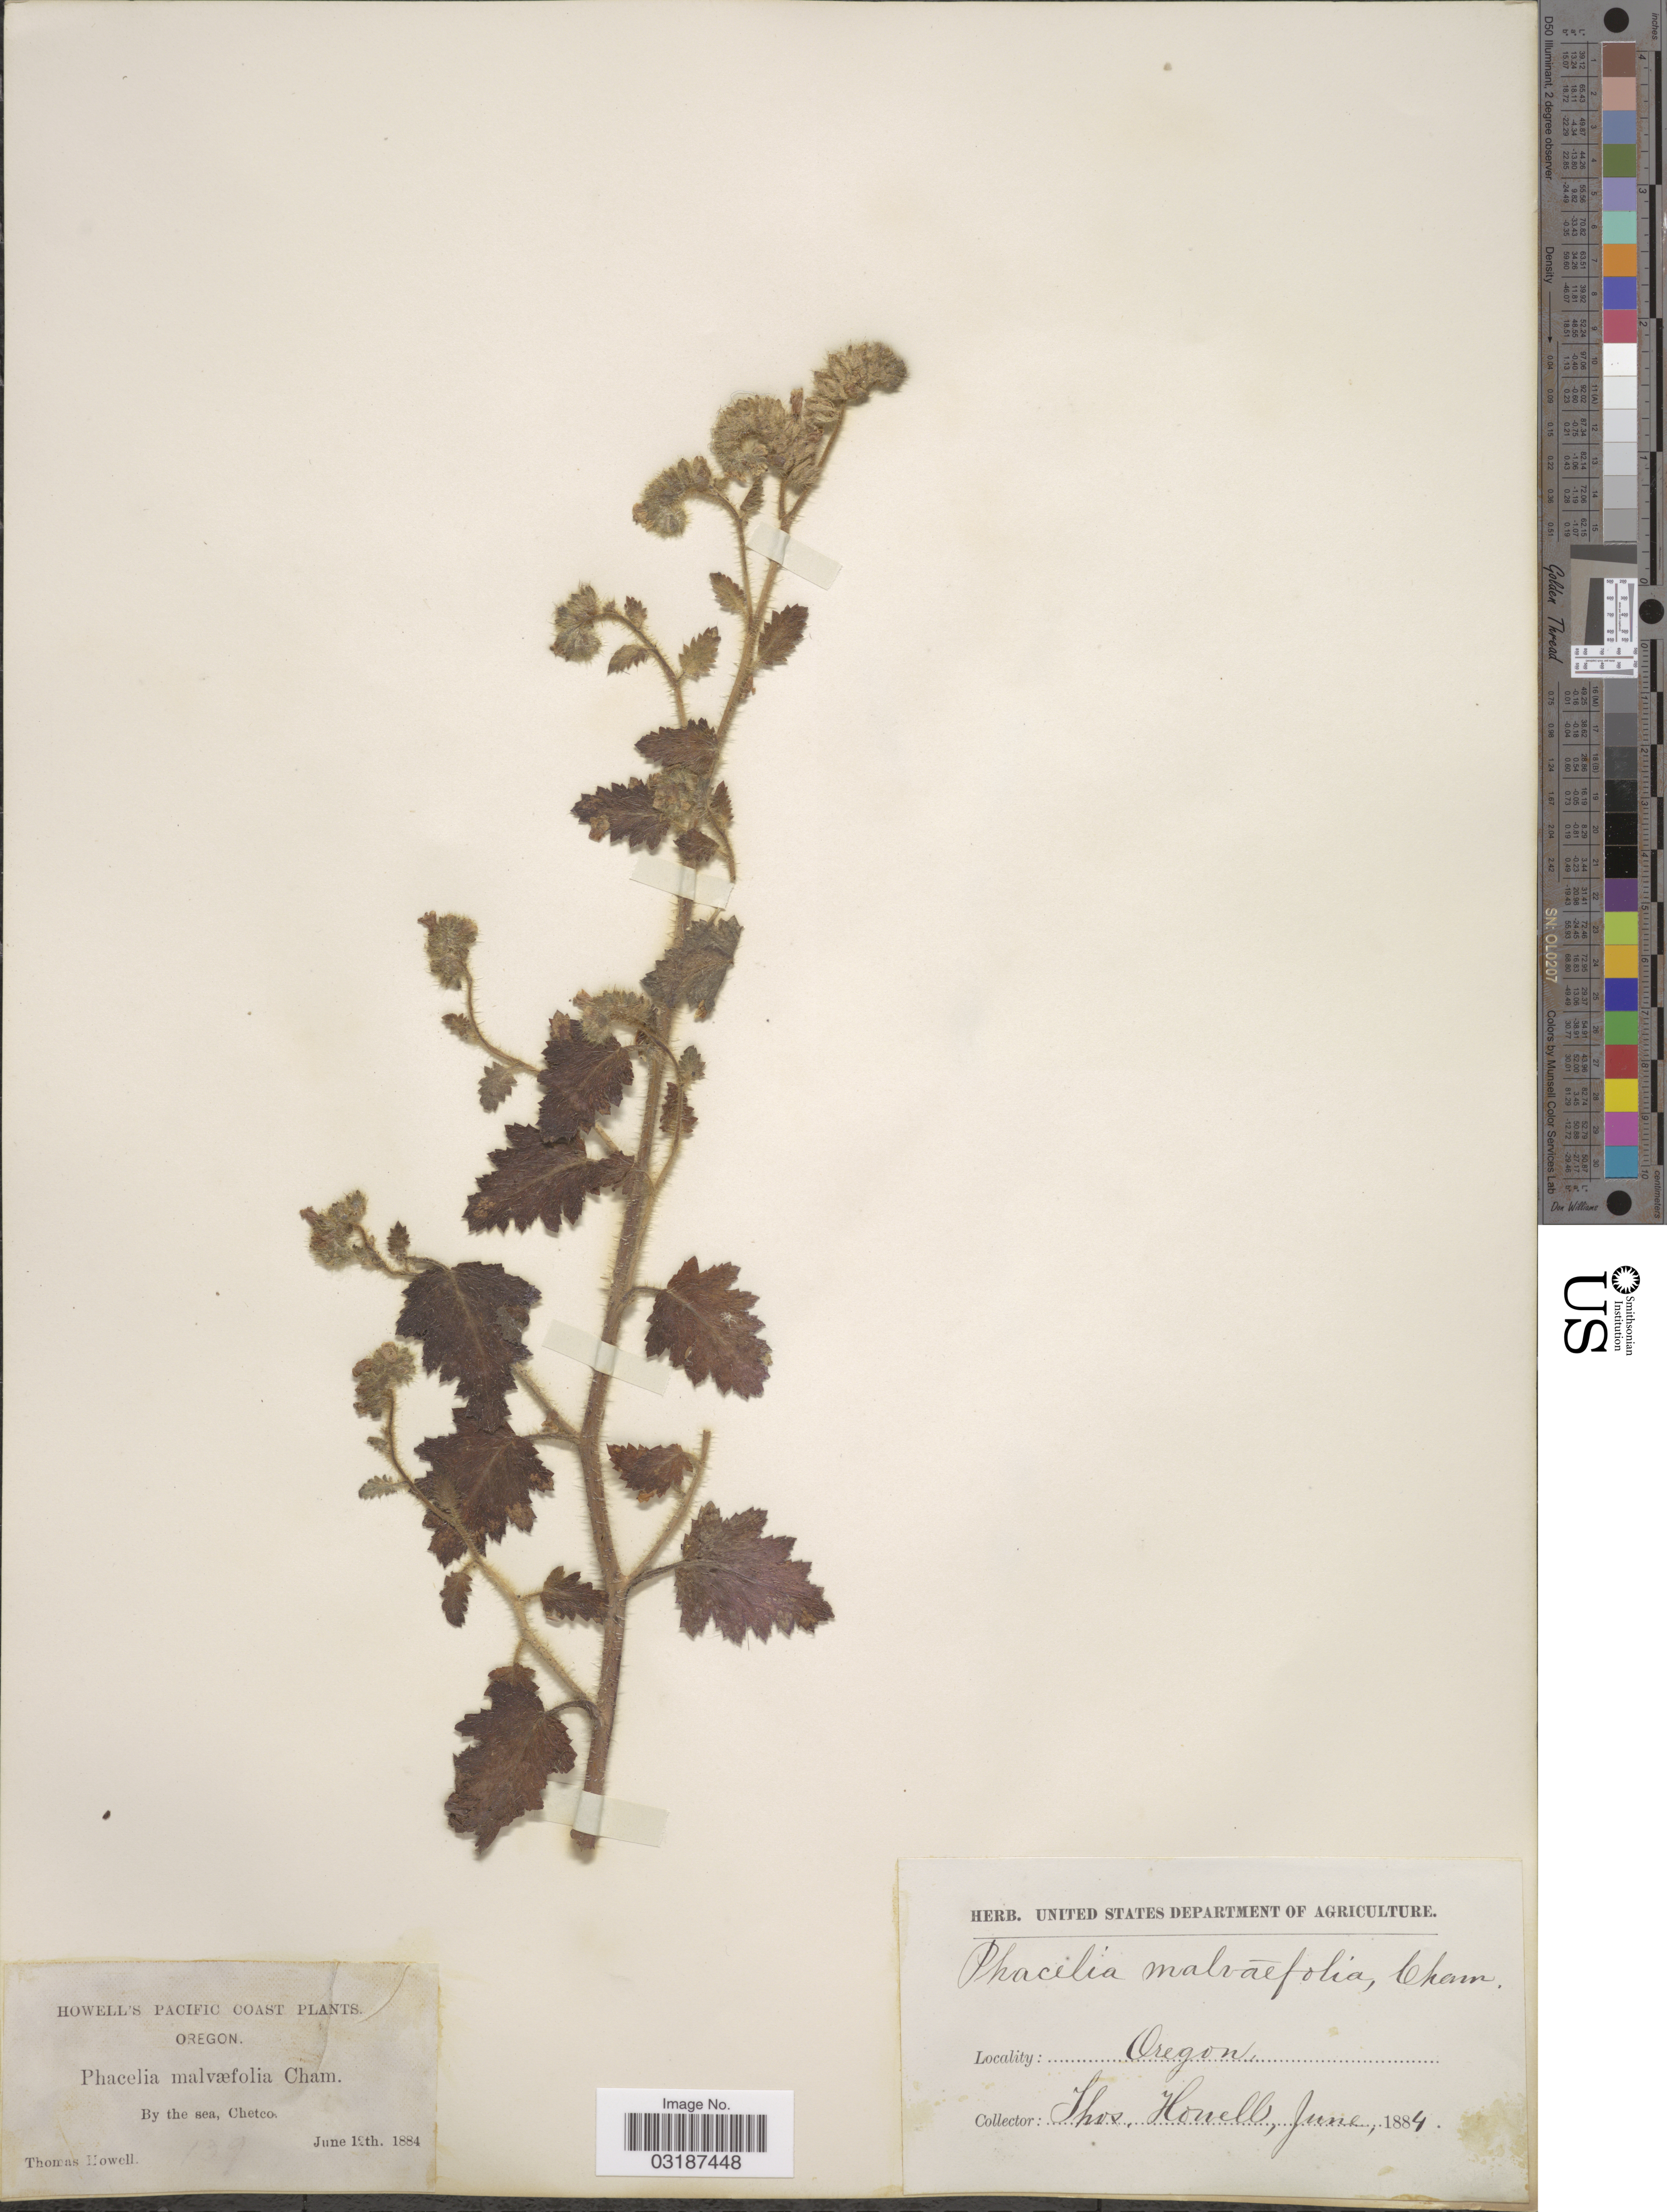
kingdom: Plantae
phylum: Tracheophyta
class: Magnoliopsida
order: Boraginales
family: Hydrophyllaceae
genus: Phacelia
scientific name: Phacelia malvifolia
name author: Cham.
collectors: T. Howell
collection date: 1884-06-12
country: United States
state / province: Oregon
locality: Pacific coast. By the sea, Chetco.